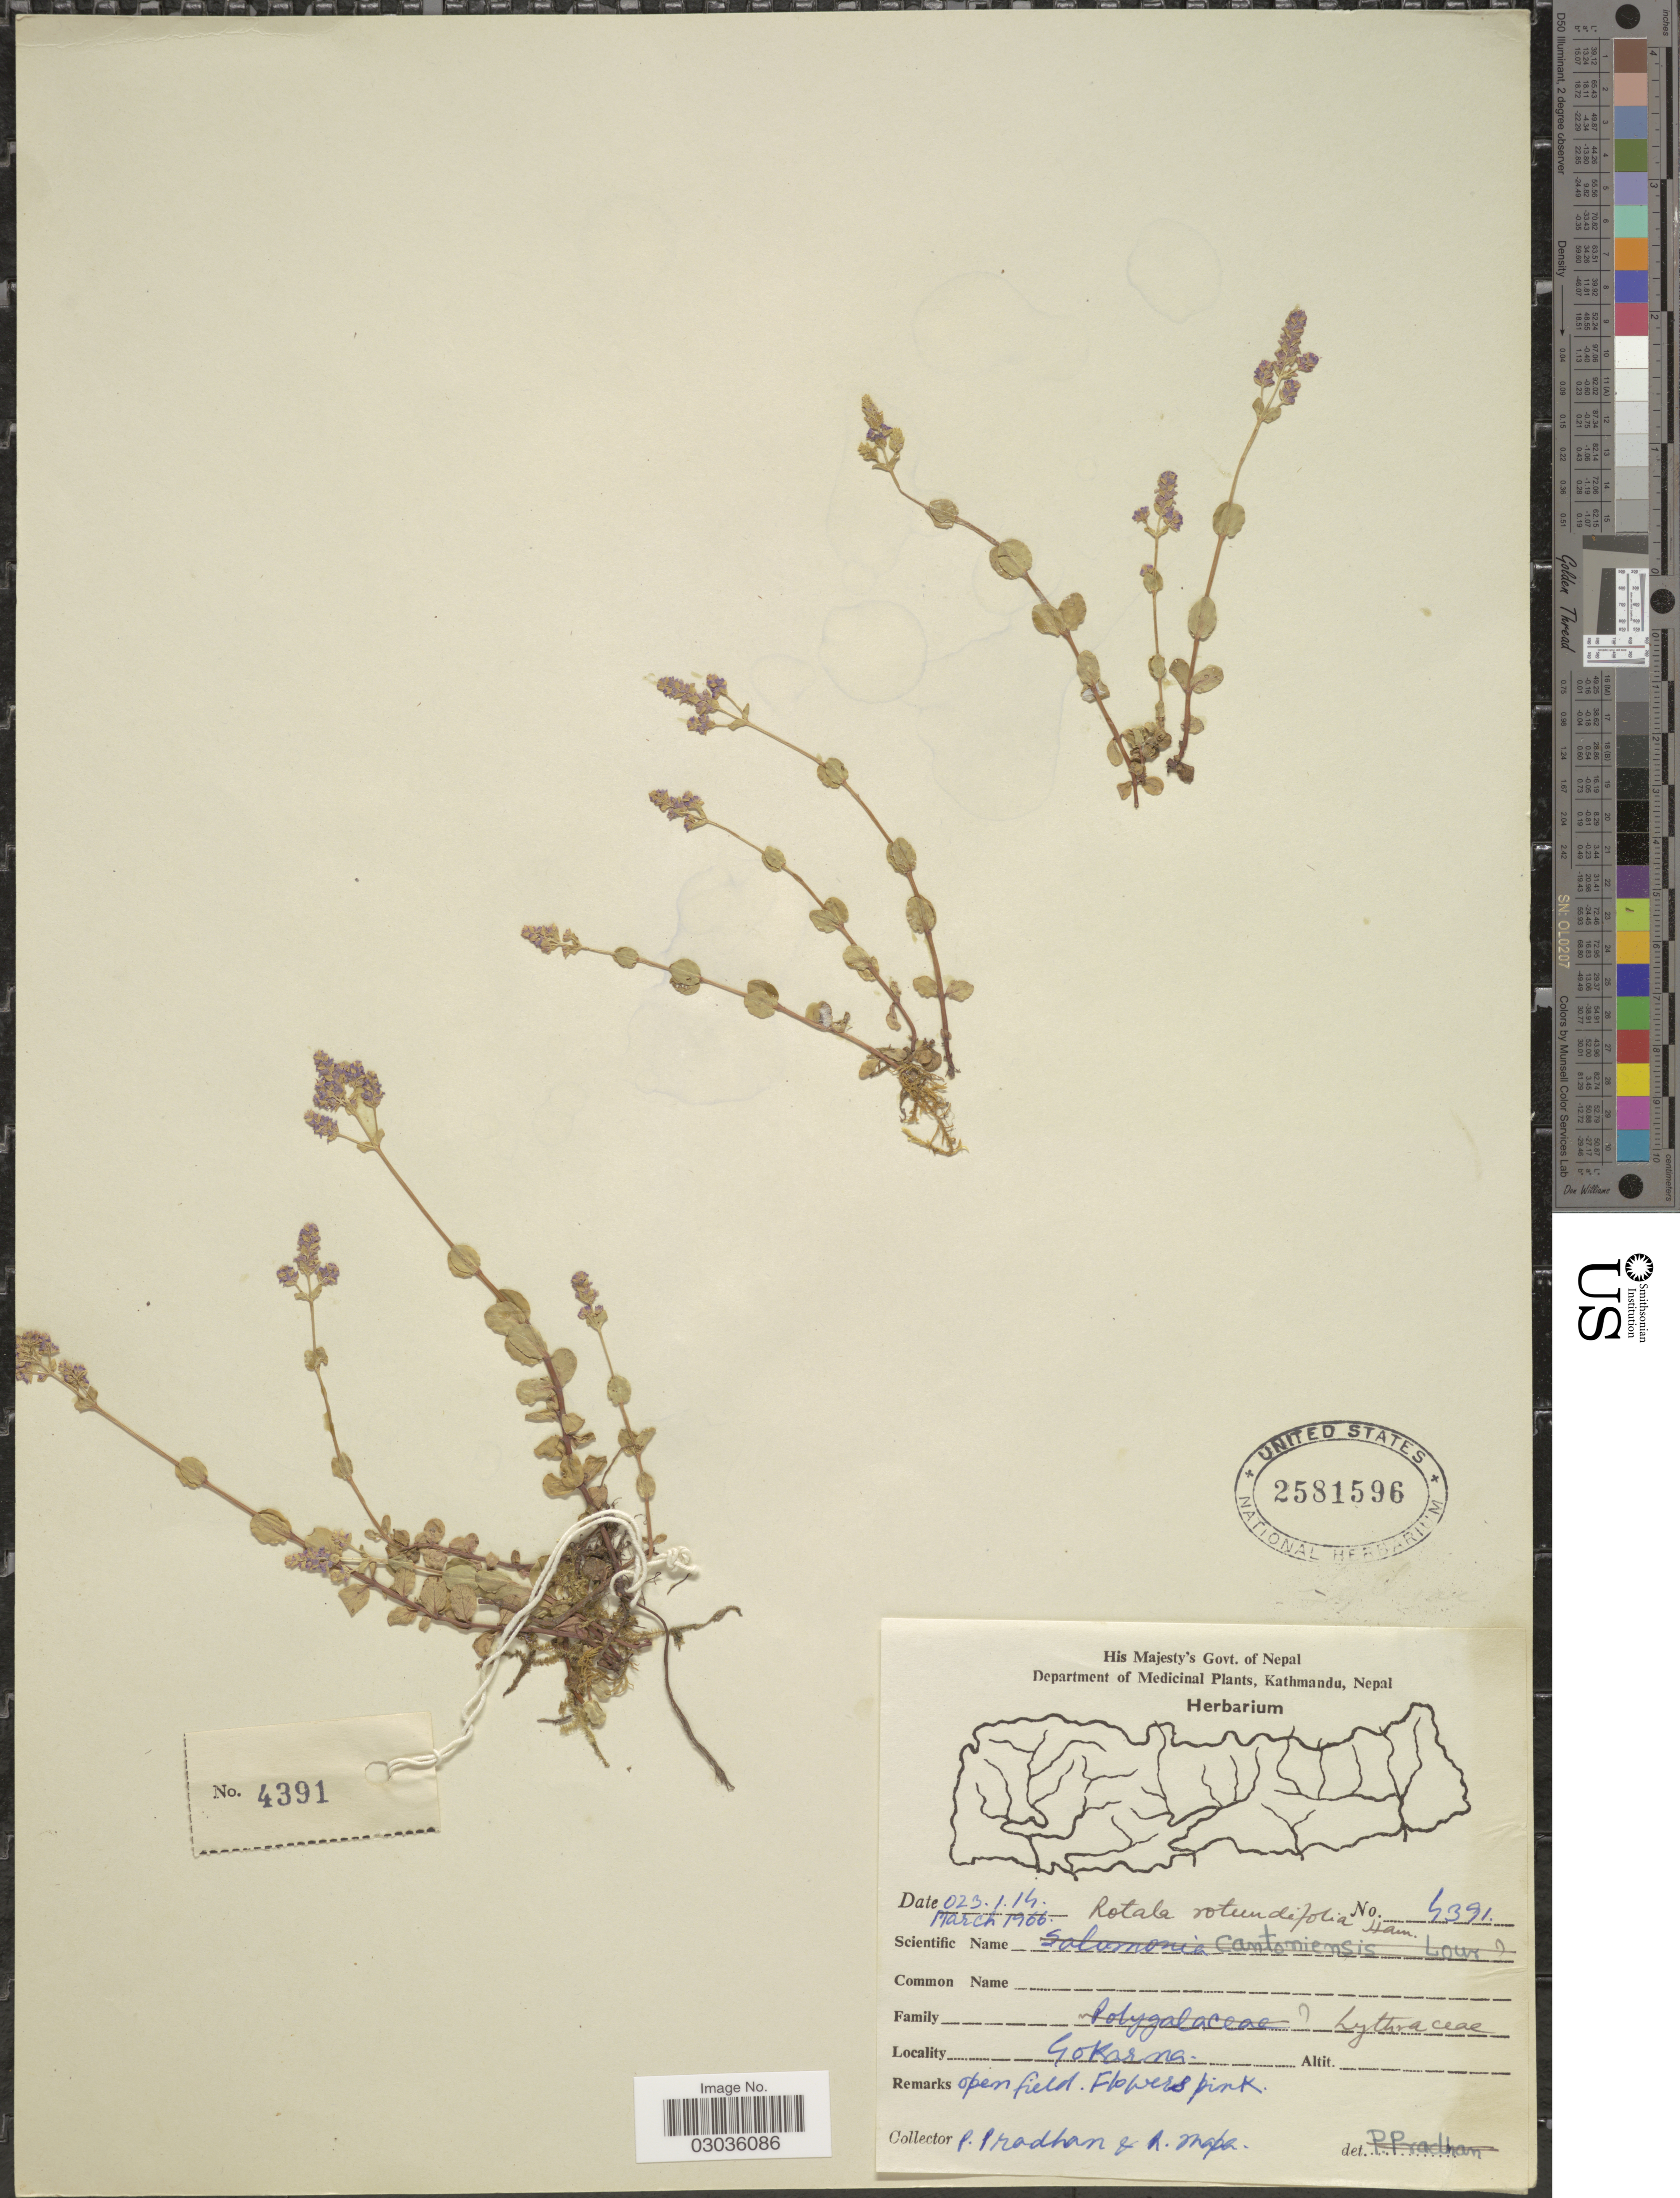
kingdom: Plantae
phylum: Tracheophyta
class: Magnoliopsida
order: Myrtales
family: Lythraceae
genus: Rotala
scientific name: Rotala rotundifolia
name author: (Buch.-Ham. & Roxb.) Koehne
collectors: P. Pradhan & R. Thapa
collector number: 4391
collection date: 1906-03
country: Nepal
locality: Gokarna.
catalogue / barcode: US 2581596